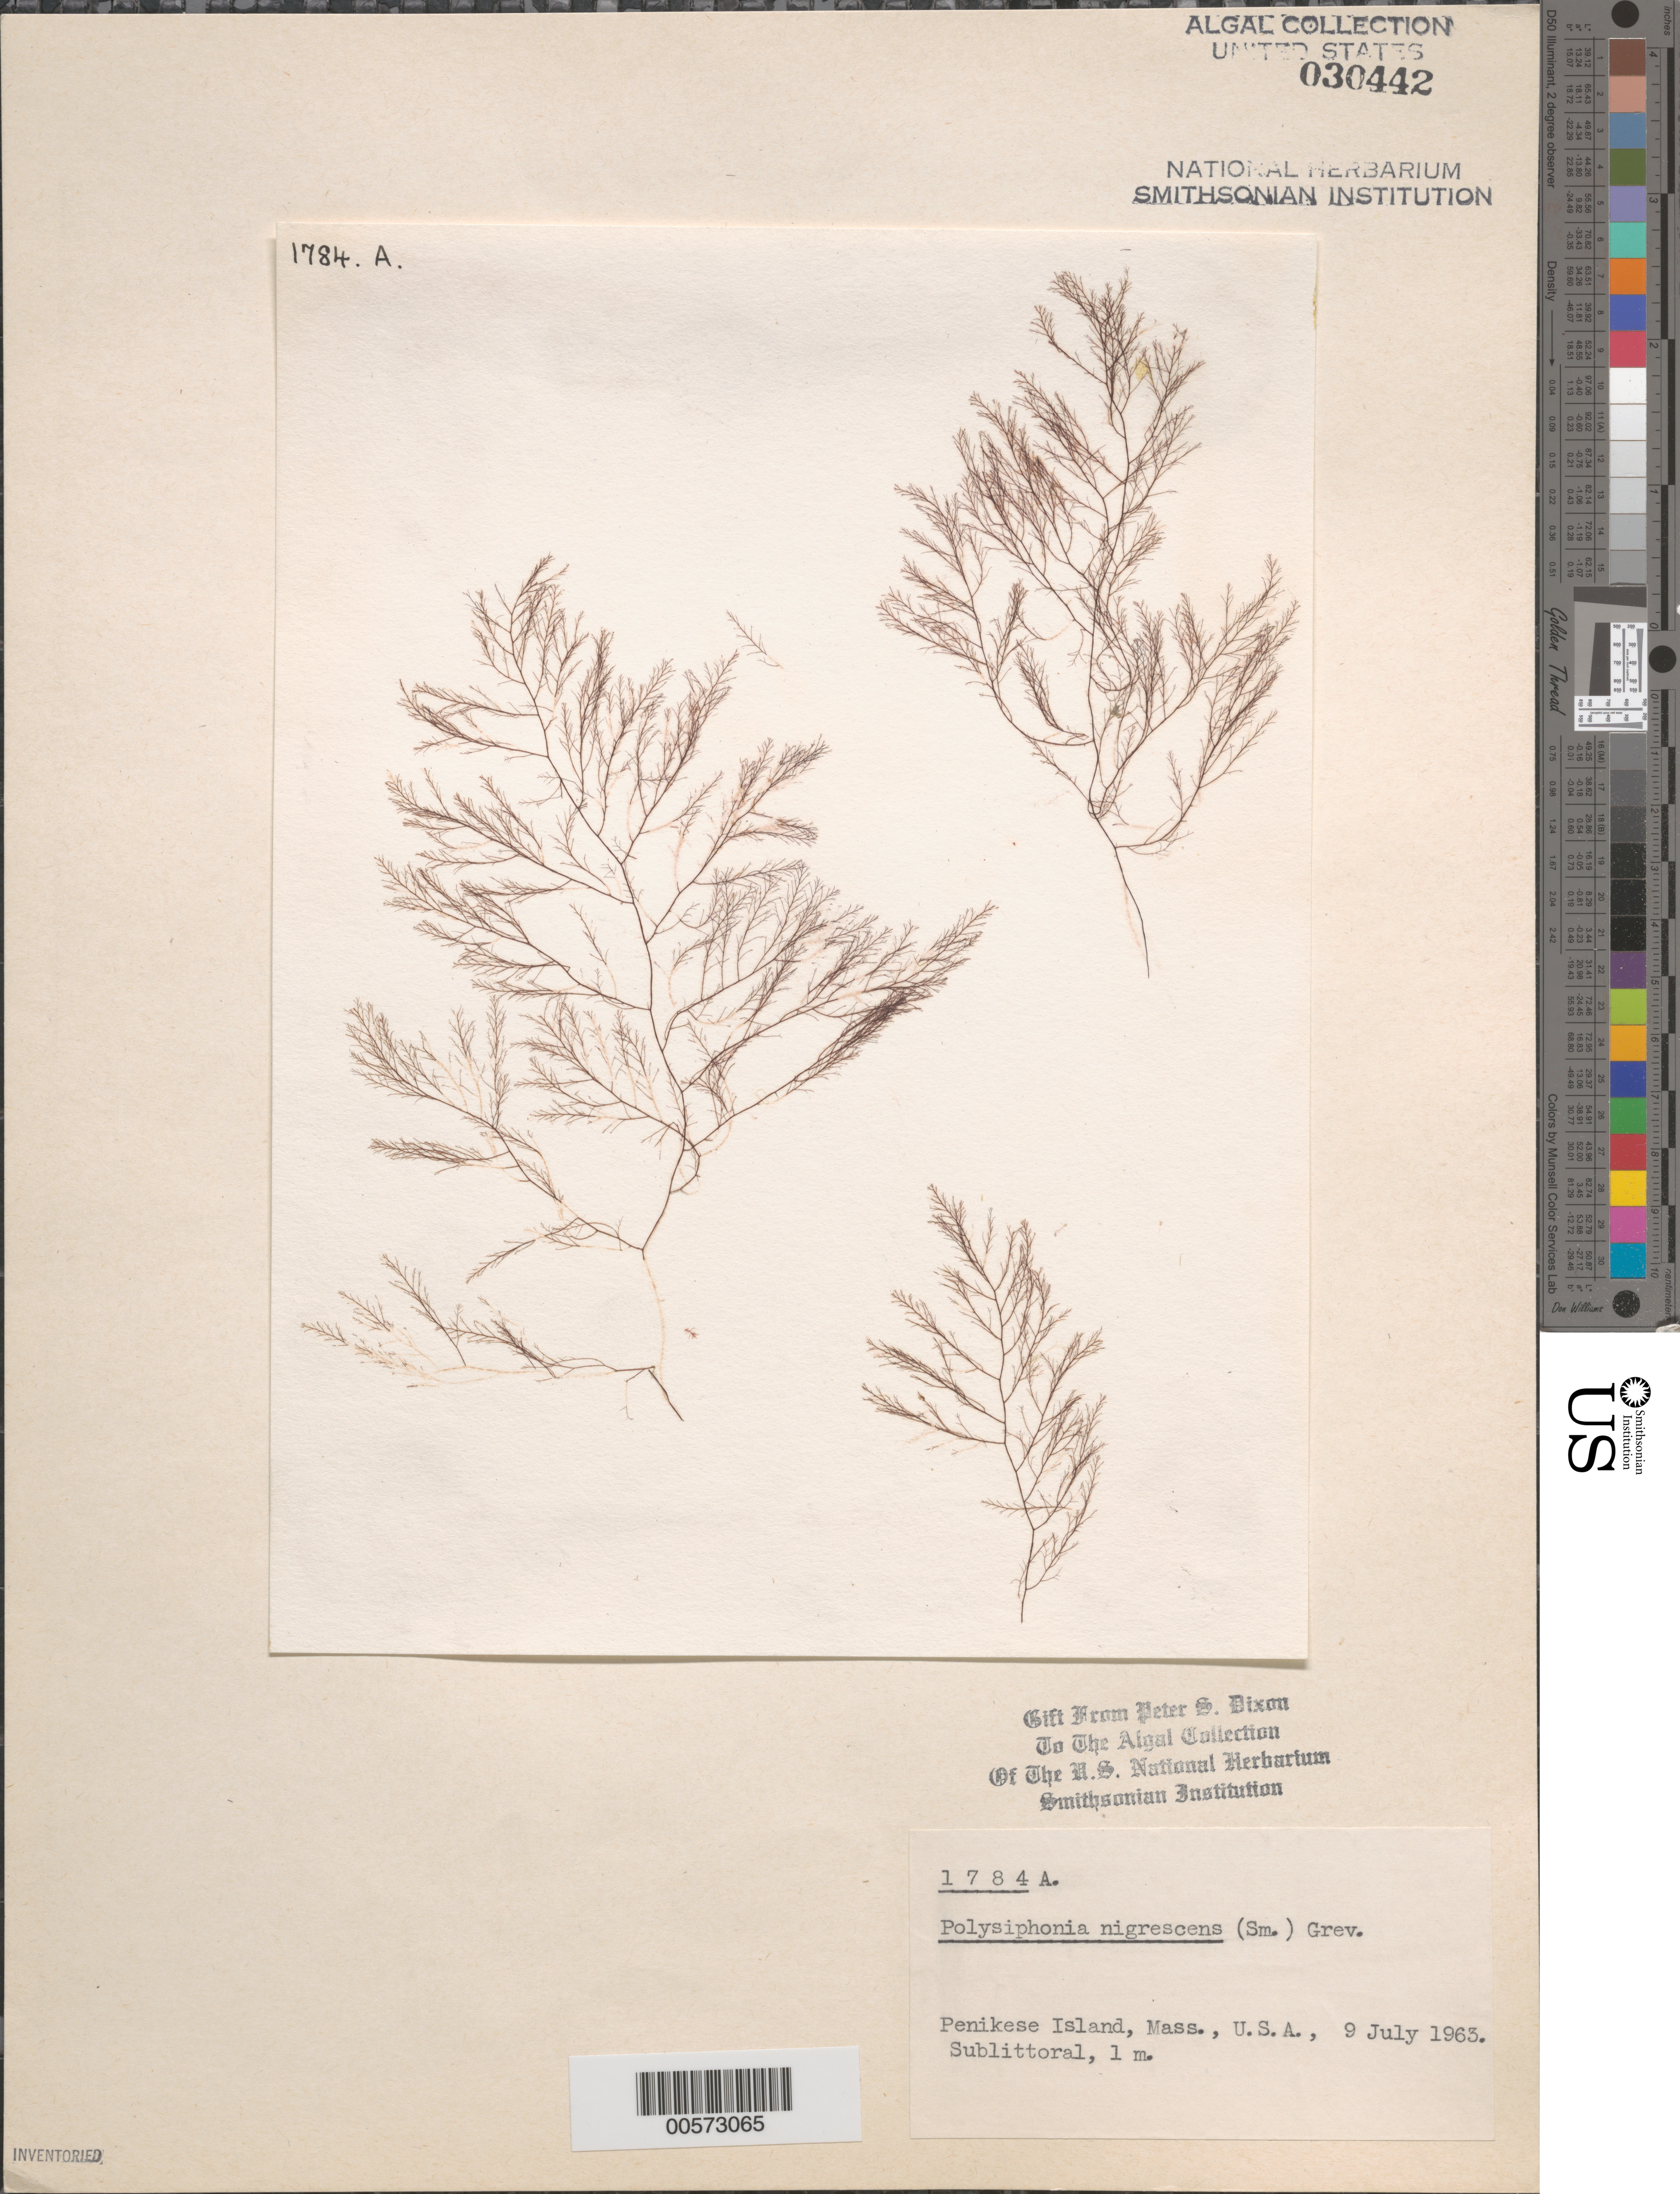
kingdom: Plantae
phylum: Rhodophyta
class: Florideophyceae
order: Ceramiales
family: Rhodomelaceae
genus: Vertebrata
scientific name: Vertebrata fucoides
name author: (Hudson) Kuntze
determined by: Algae name updating Project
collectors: P. S. Dixon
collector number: PSD 1784a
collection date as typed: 09 Jul 1963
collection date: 1963-07-09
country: United States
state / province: Massachusetts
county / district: Dukes County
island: Penikese Island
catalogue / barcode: US 30442